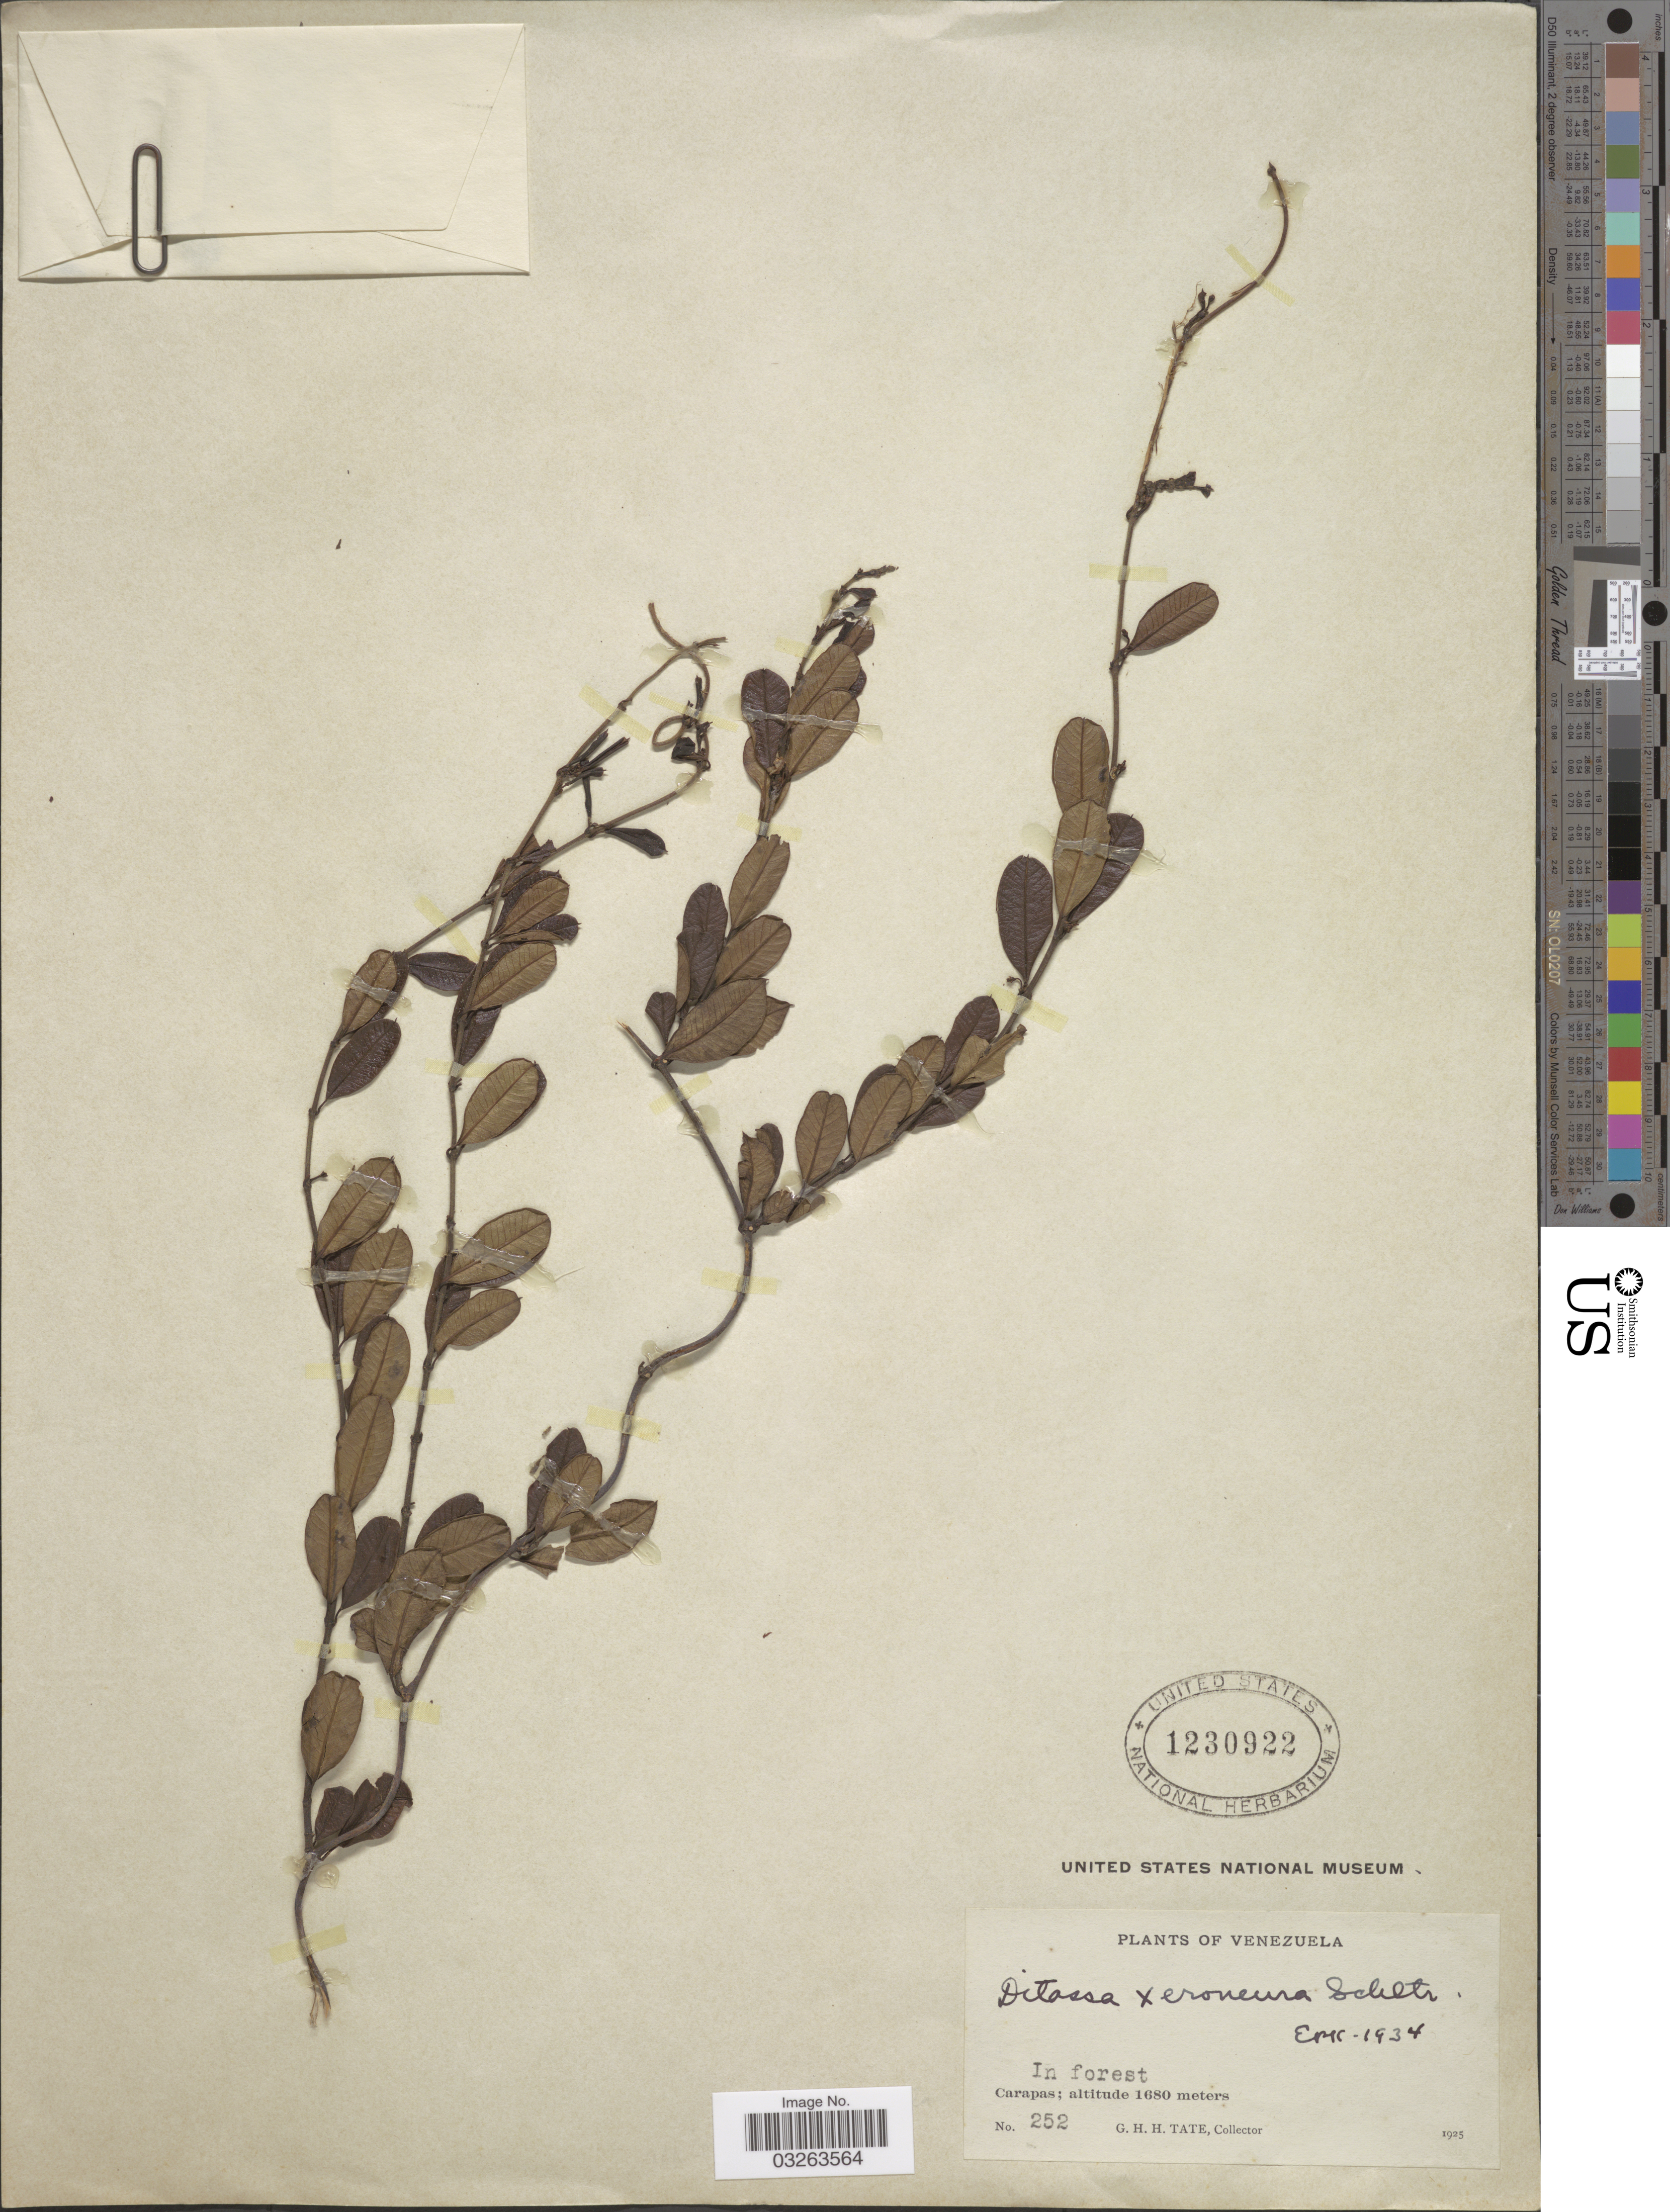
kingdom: Plantae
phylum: Tracheophyta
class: Magnoliopsida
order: Gentianales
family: Apocynaceae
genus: Ditassa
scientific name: Ditassa xeroneura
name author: Schltr.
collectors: G. H. H.Tate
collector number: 252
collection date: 1925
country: Venezuela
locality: Carapas.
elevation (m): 1680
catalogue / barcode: US 1230922